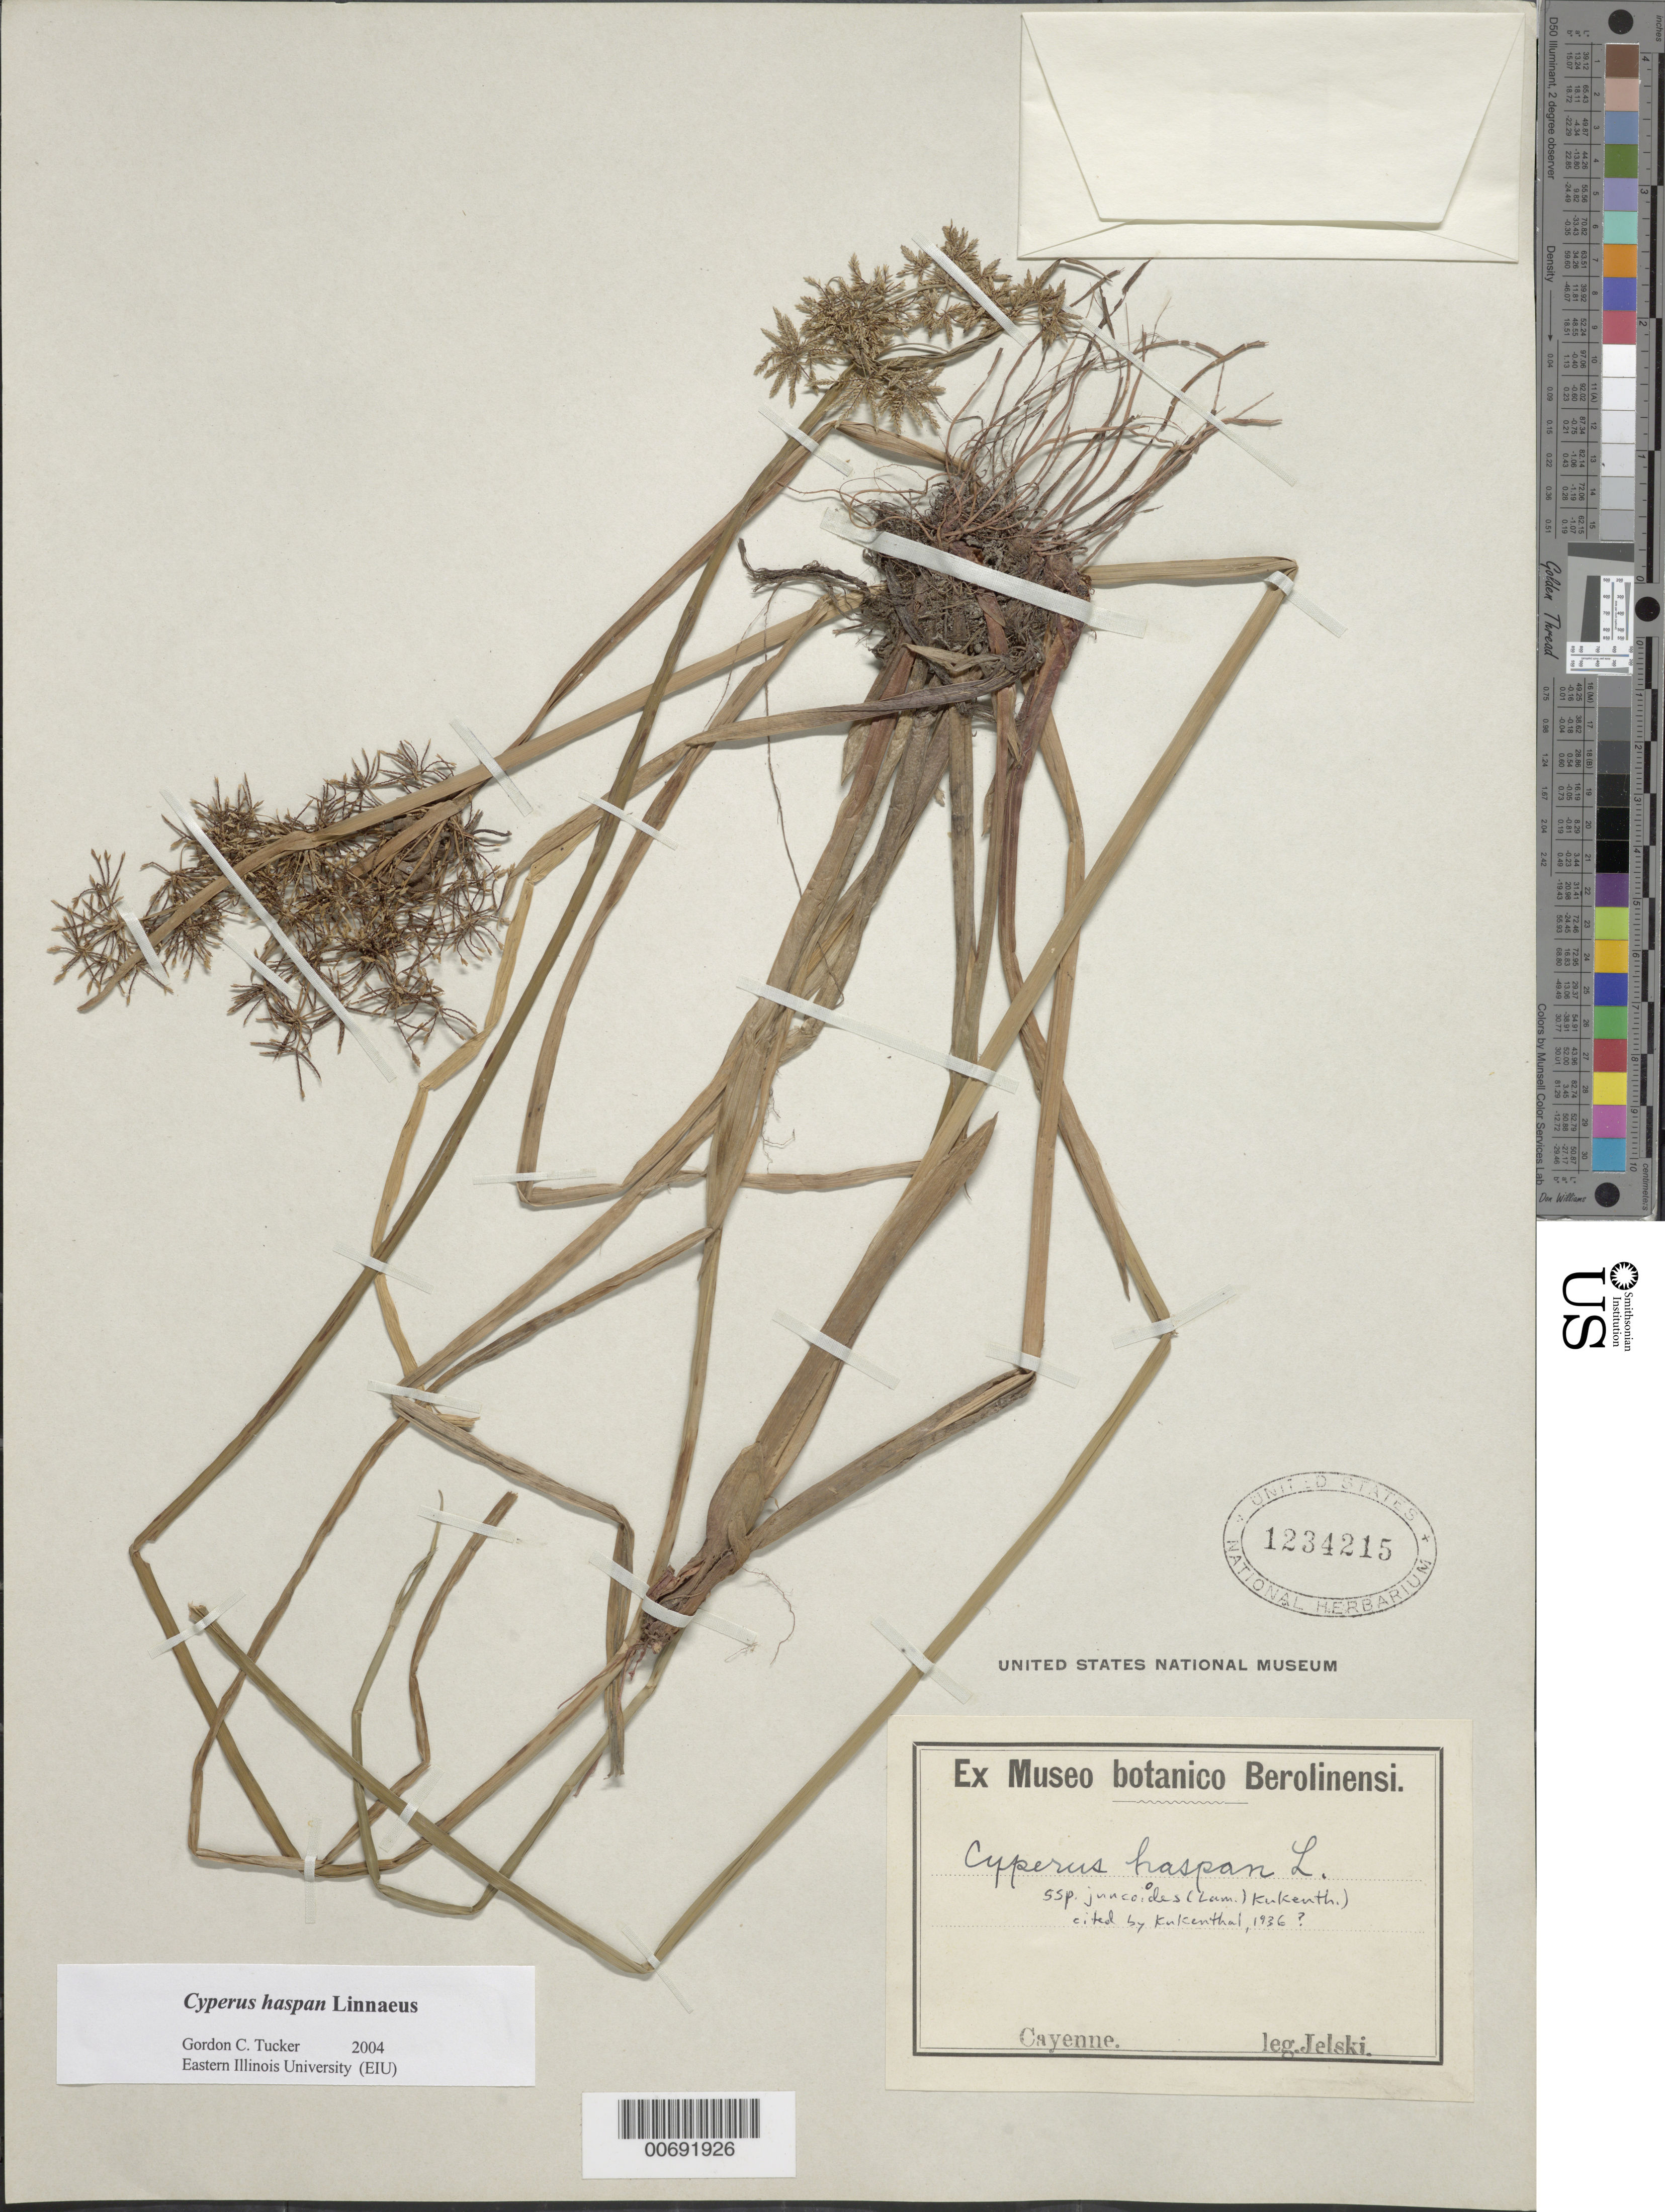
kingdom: Plantae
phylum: Tracheophyta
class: Liliopsida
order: Poales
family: Cyperaceae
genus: Cyperus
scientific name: Cyperus haspan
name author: L.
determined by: Tucker, G. C.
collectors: H. Jelski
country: French Guiana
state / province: Cayenne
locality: Cayenne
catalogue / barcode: US 1234215